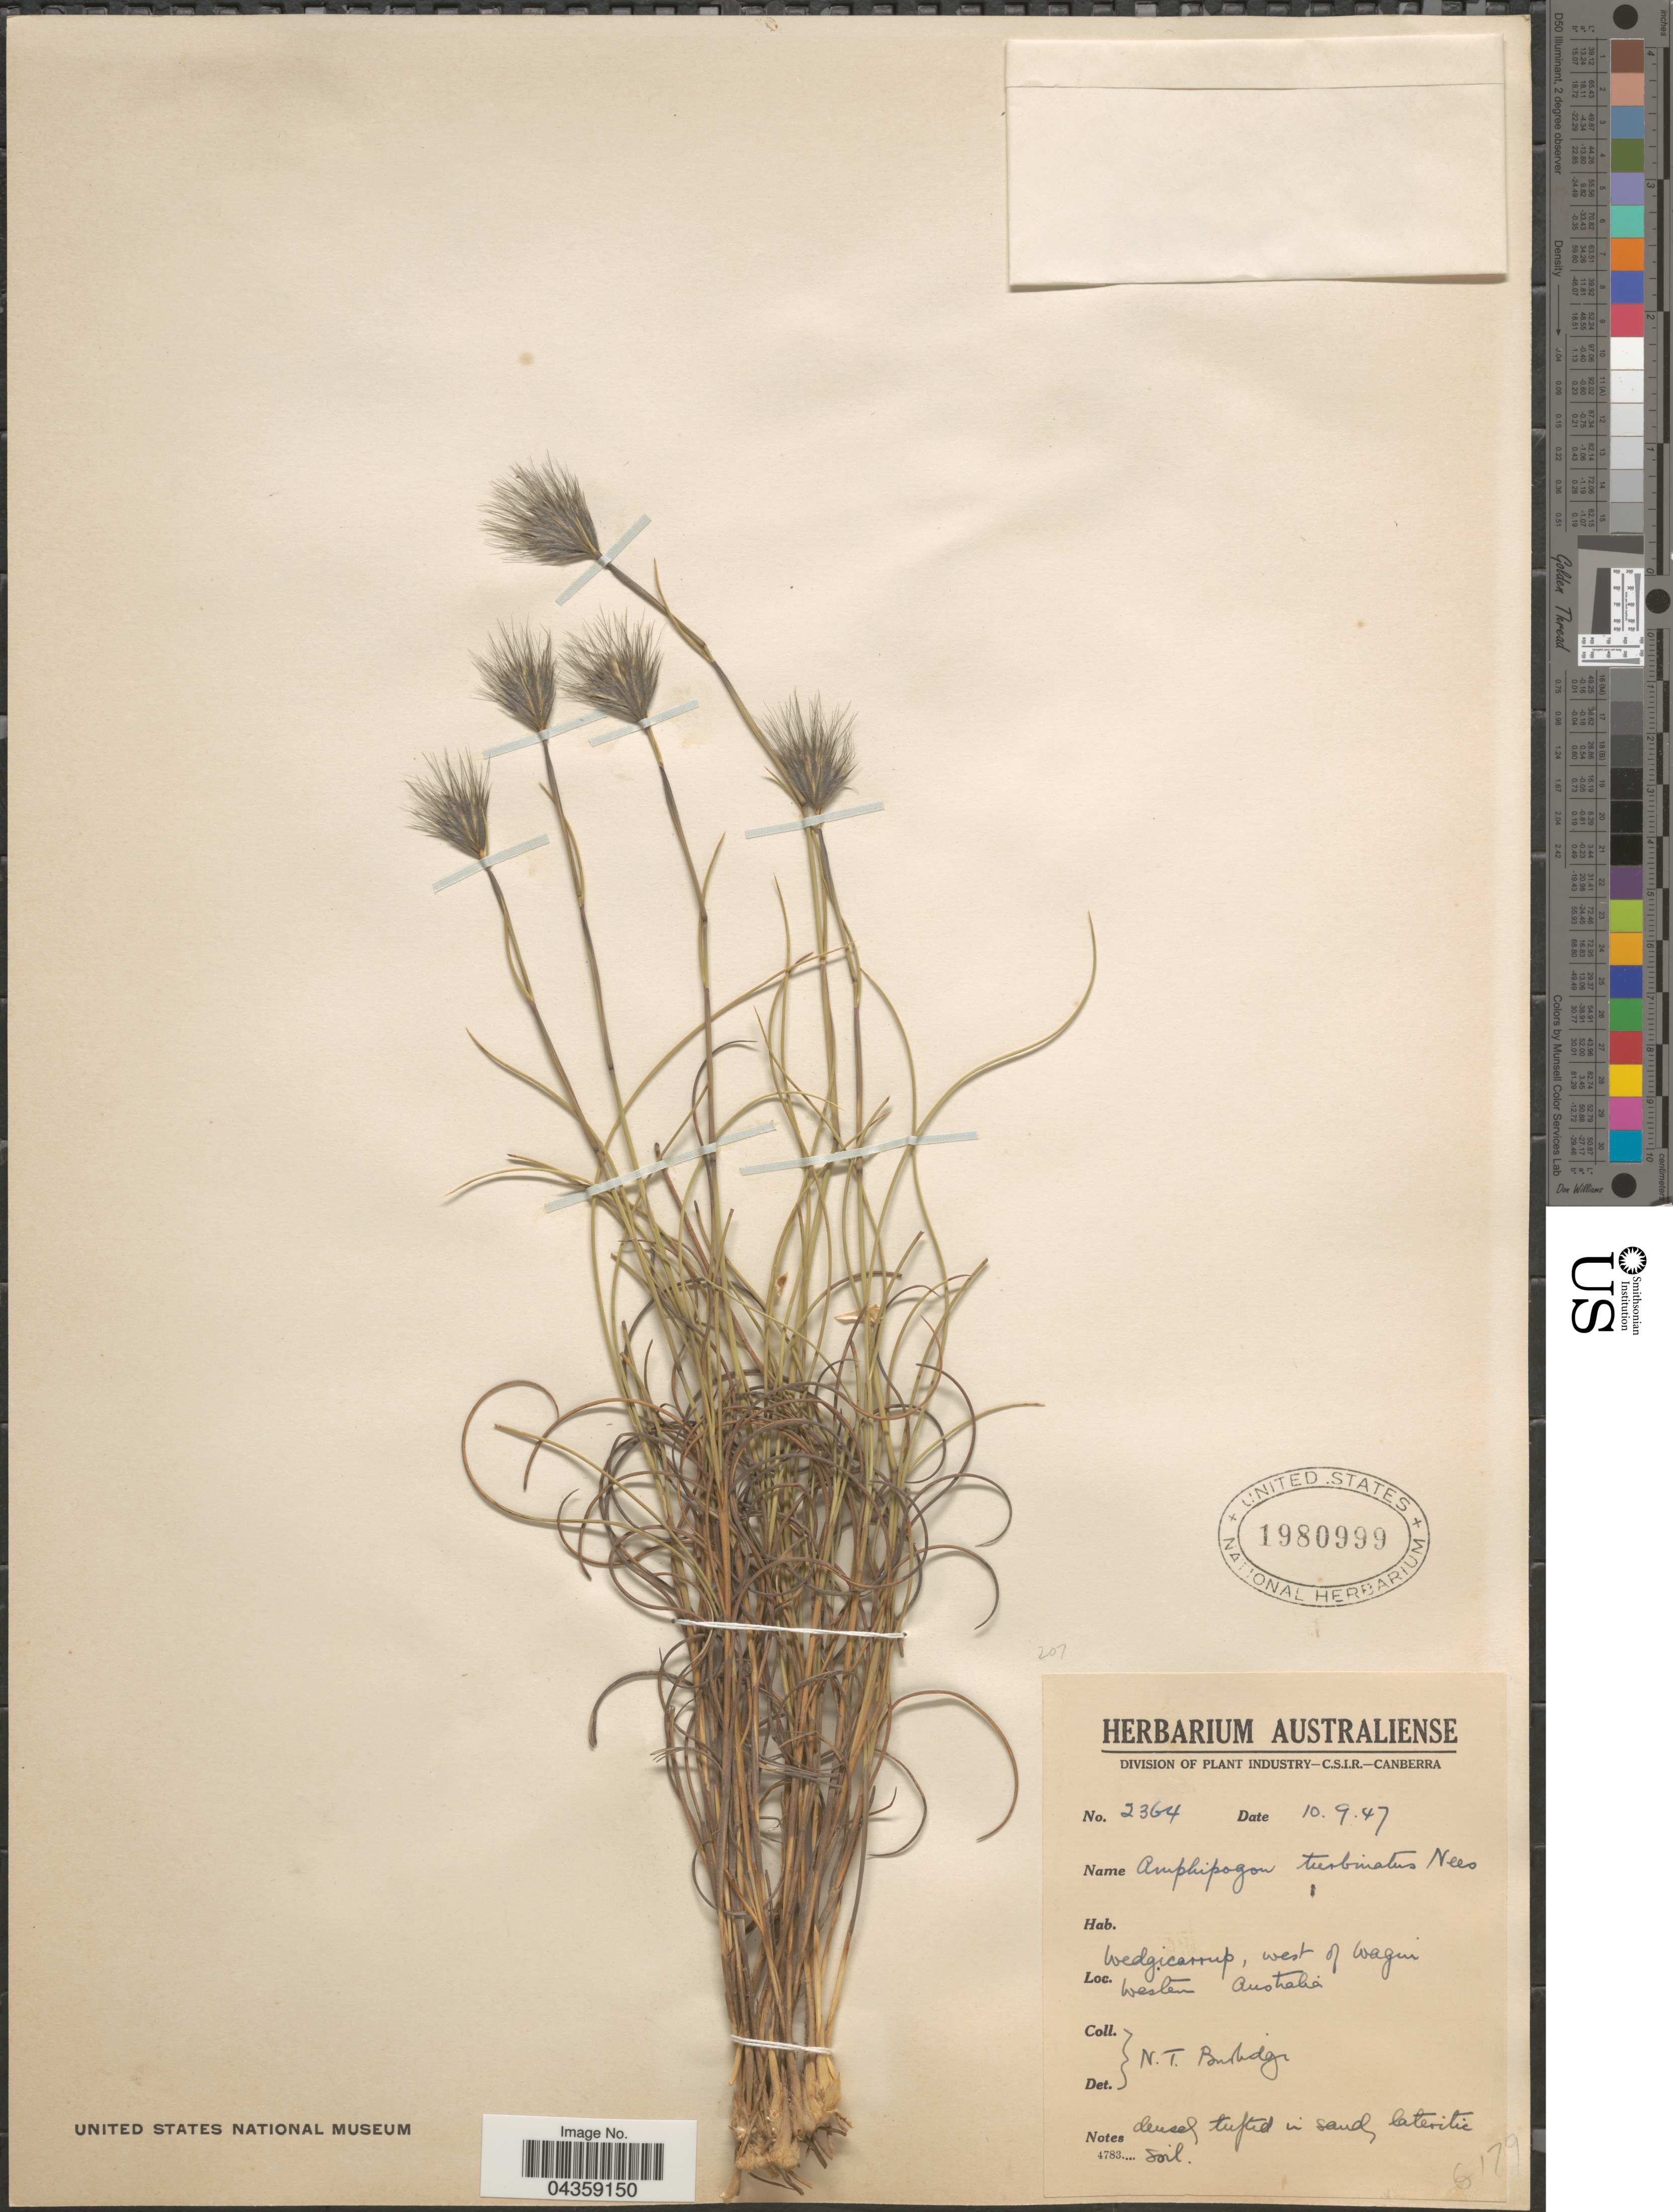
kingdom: Plantae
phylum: Tracheophyta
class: Liliopsida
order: Poales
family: Poaceae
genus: Amphipogon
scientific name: Amphipogon turbinatus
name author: R. Br.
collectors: N. T. Burbidge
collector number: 2364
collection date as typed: Transcribed d/m/y: 10/9/47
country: Australia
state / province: Western Australia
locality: Wedgicarrup, west of Wagui.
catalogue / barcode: US 1980999